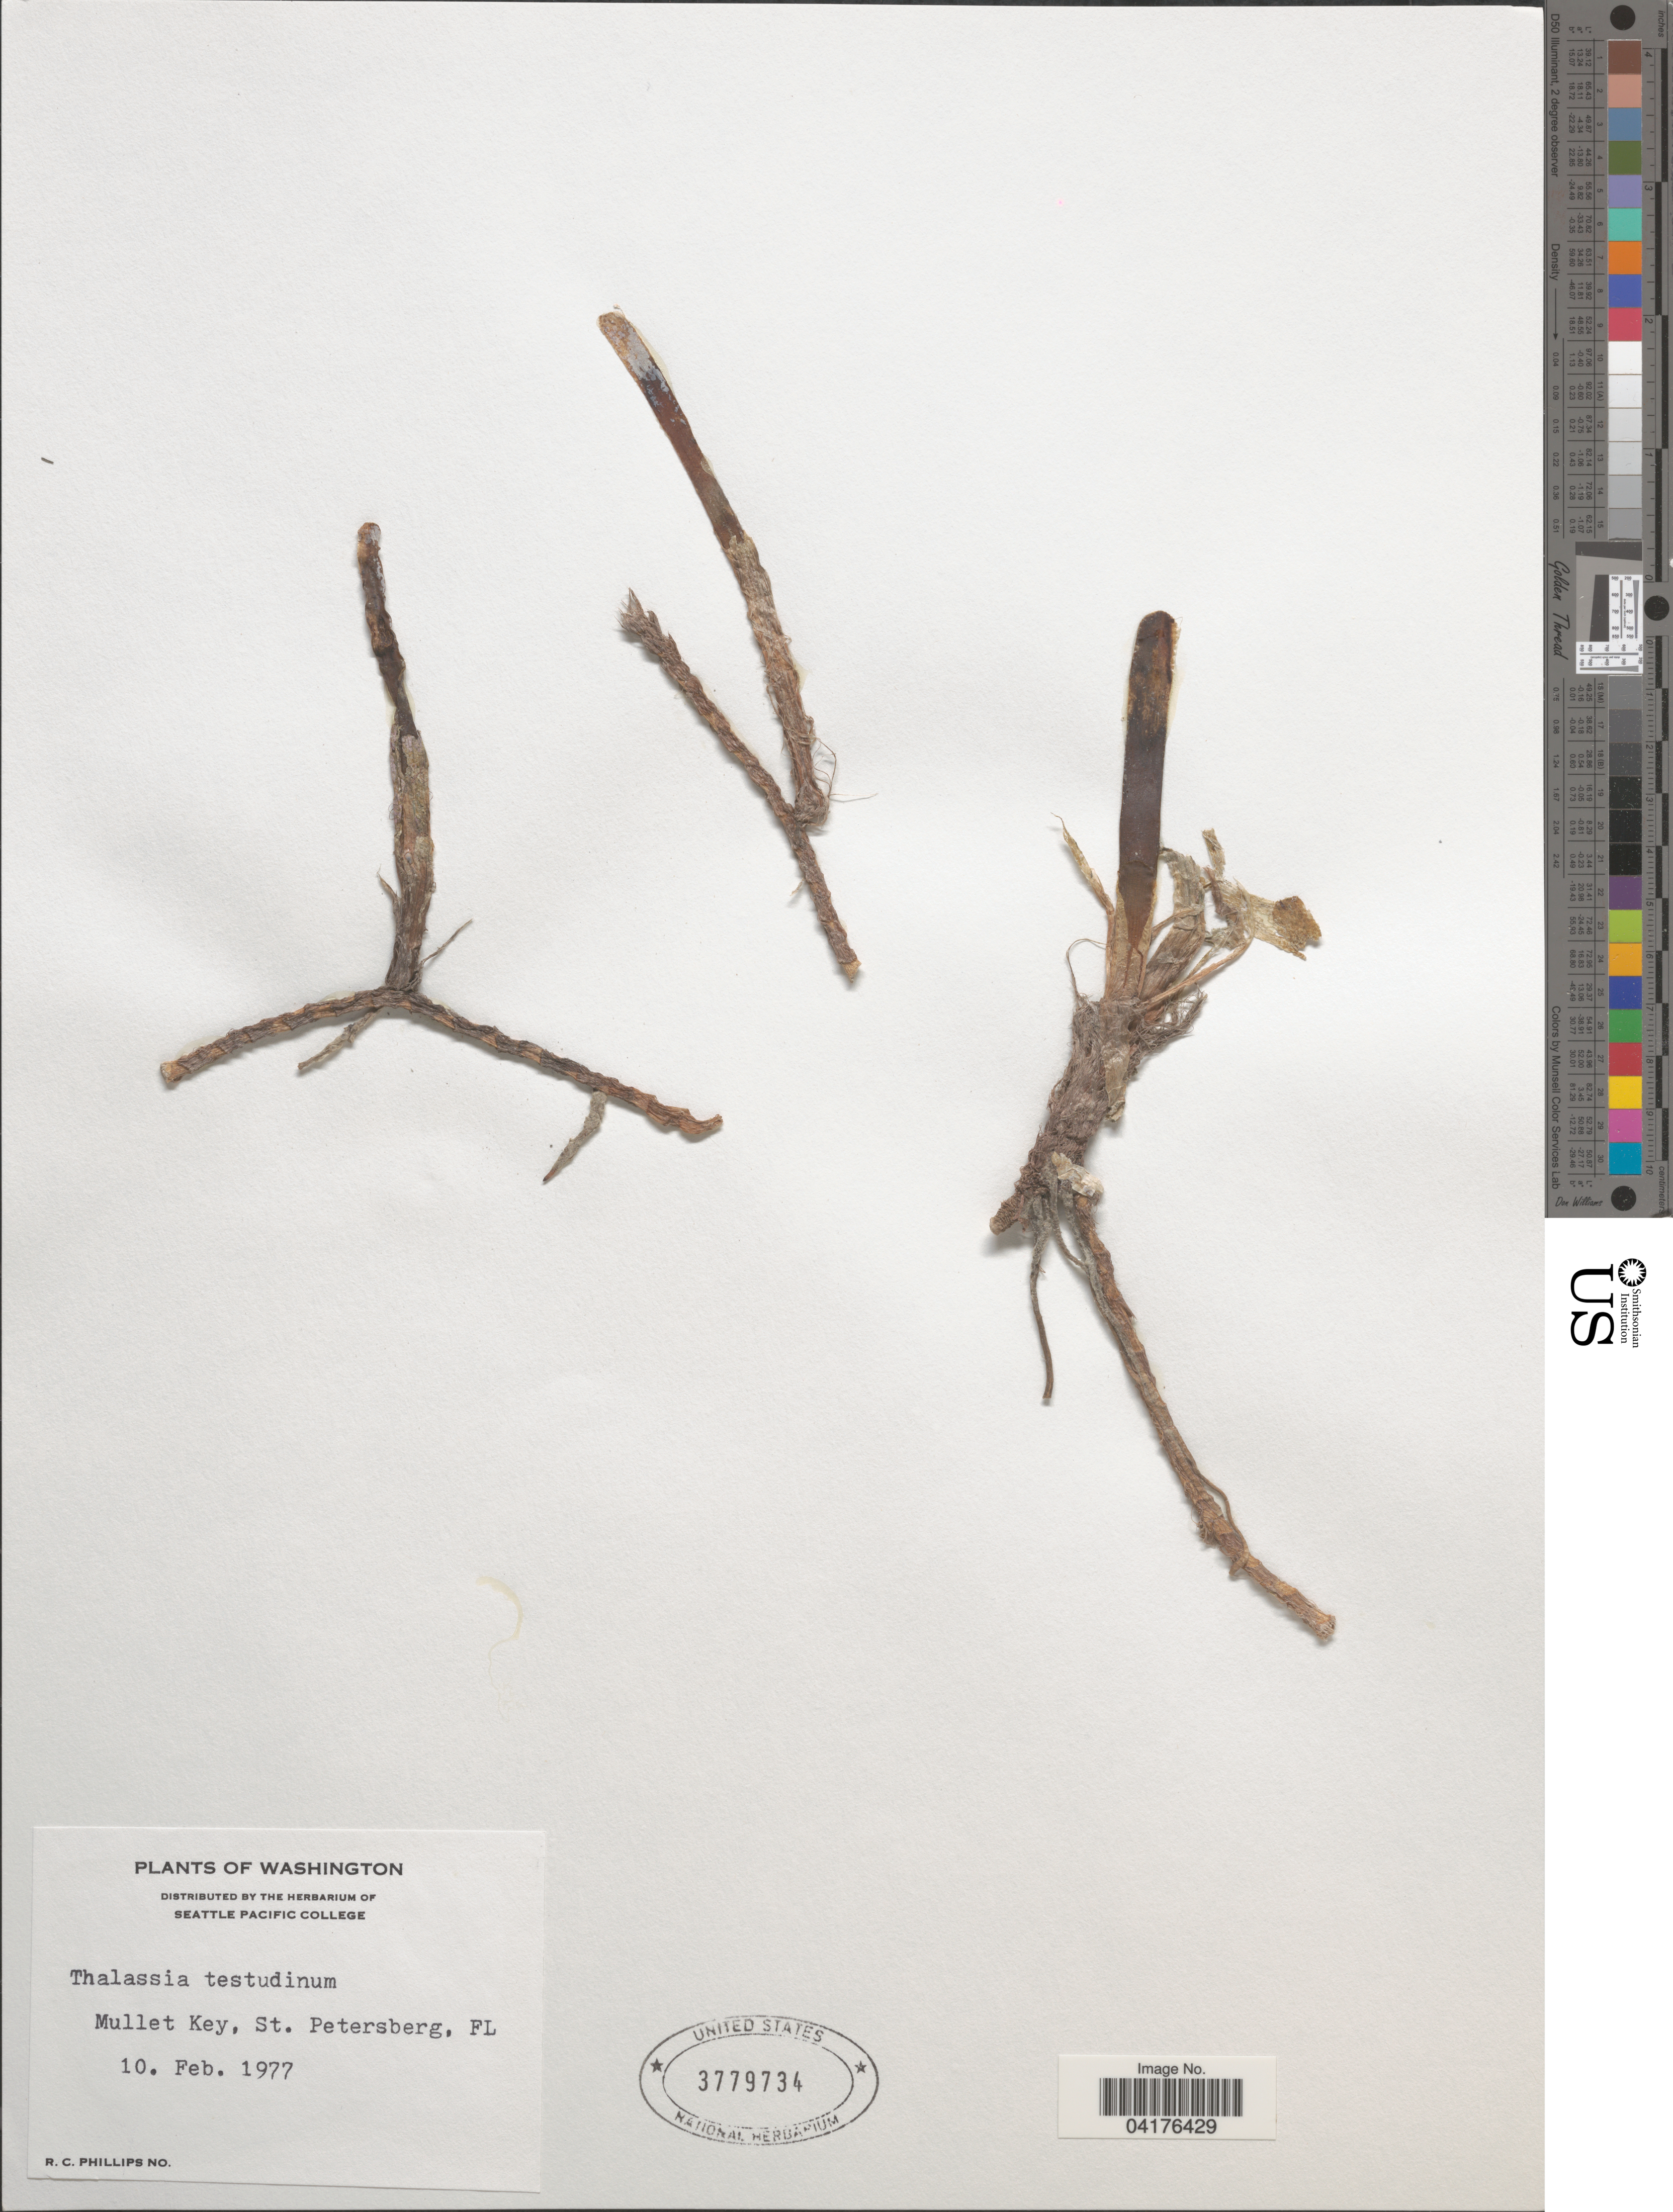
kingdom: Plantae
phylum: Tracheophyta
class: Liliopsida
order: Alismatales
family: Hydrocharitaceae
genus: Thalassia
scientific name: Thalassia testudinum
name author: Banks & Sol. ex K.D. Koenig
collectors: R. C. Phillips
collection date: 1977-02-10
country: United States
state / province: Florida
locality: Mullet Key, St. Petersburg, FL.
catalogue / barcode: US 3779734